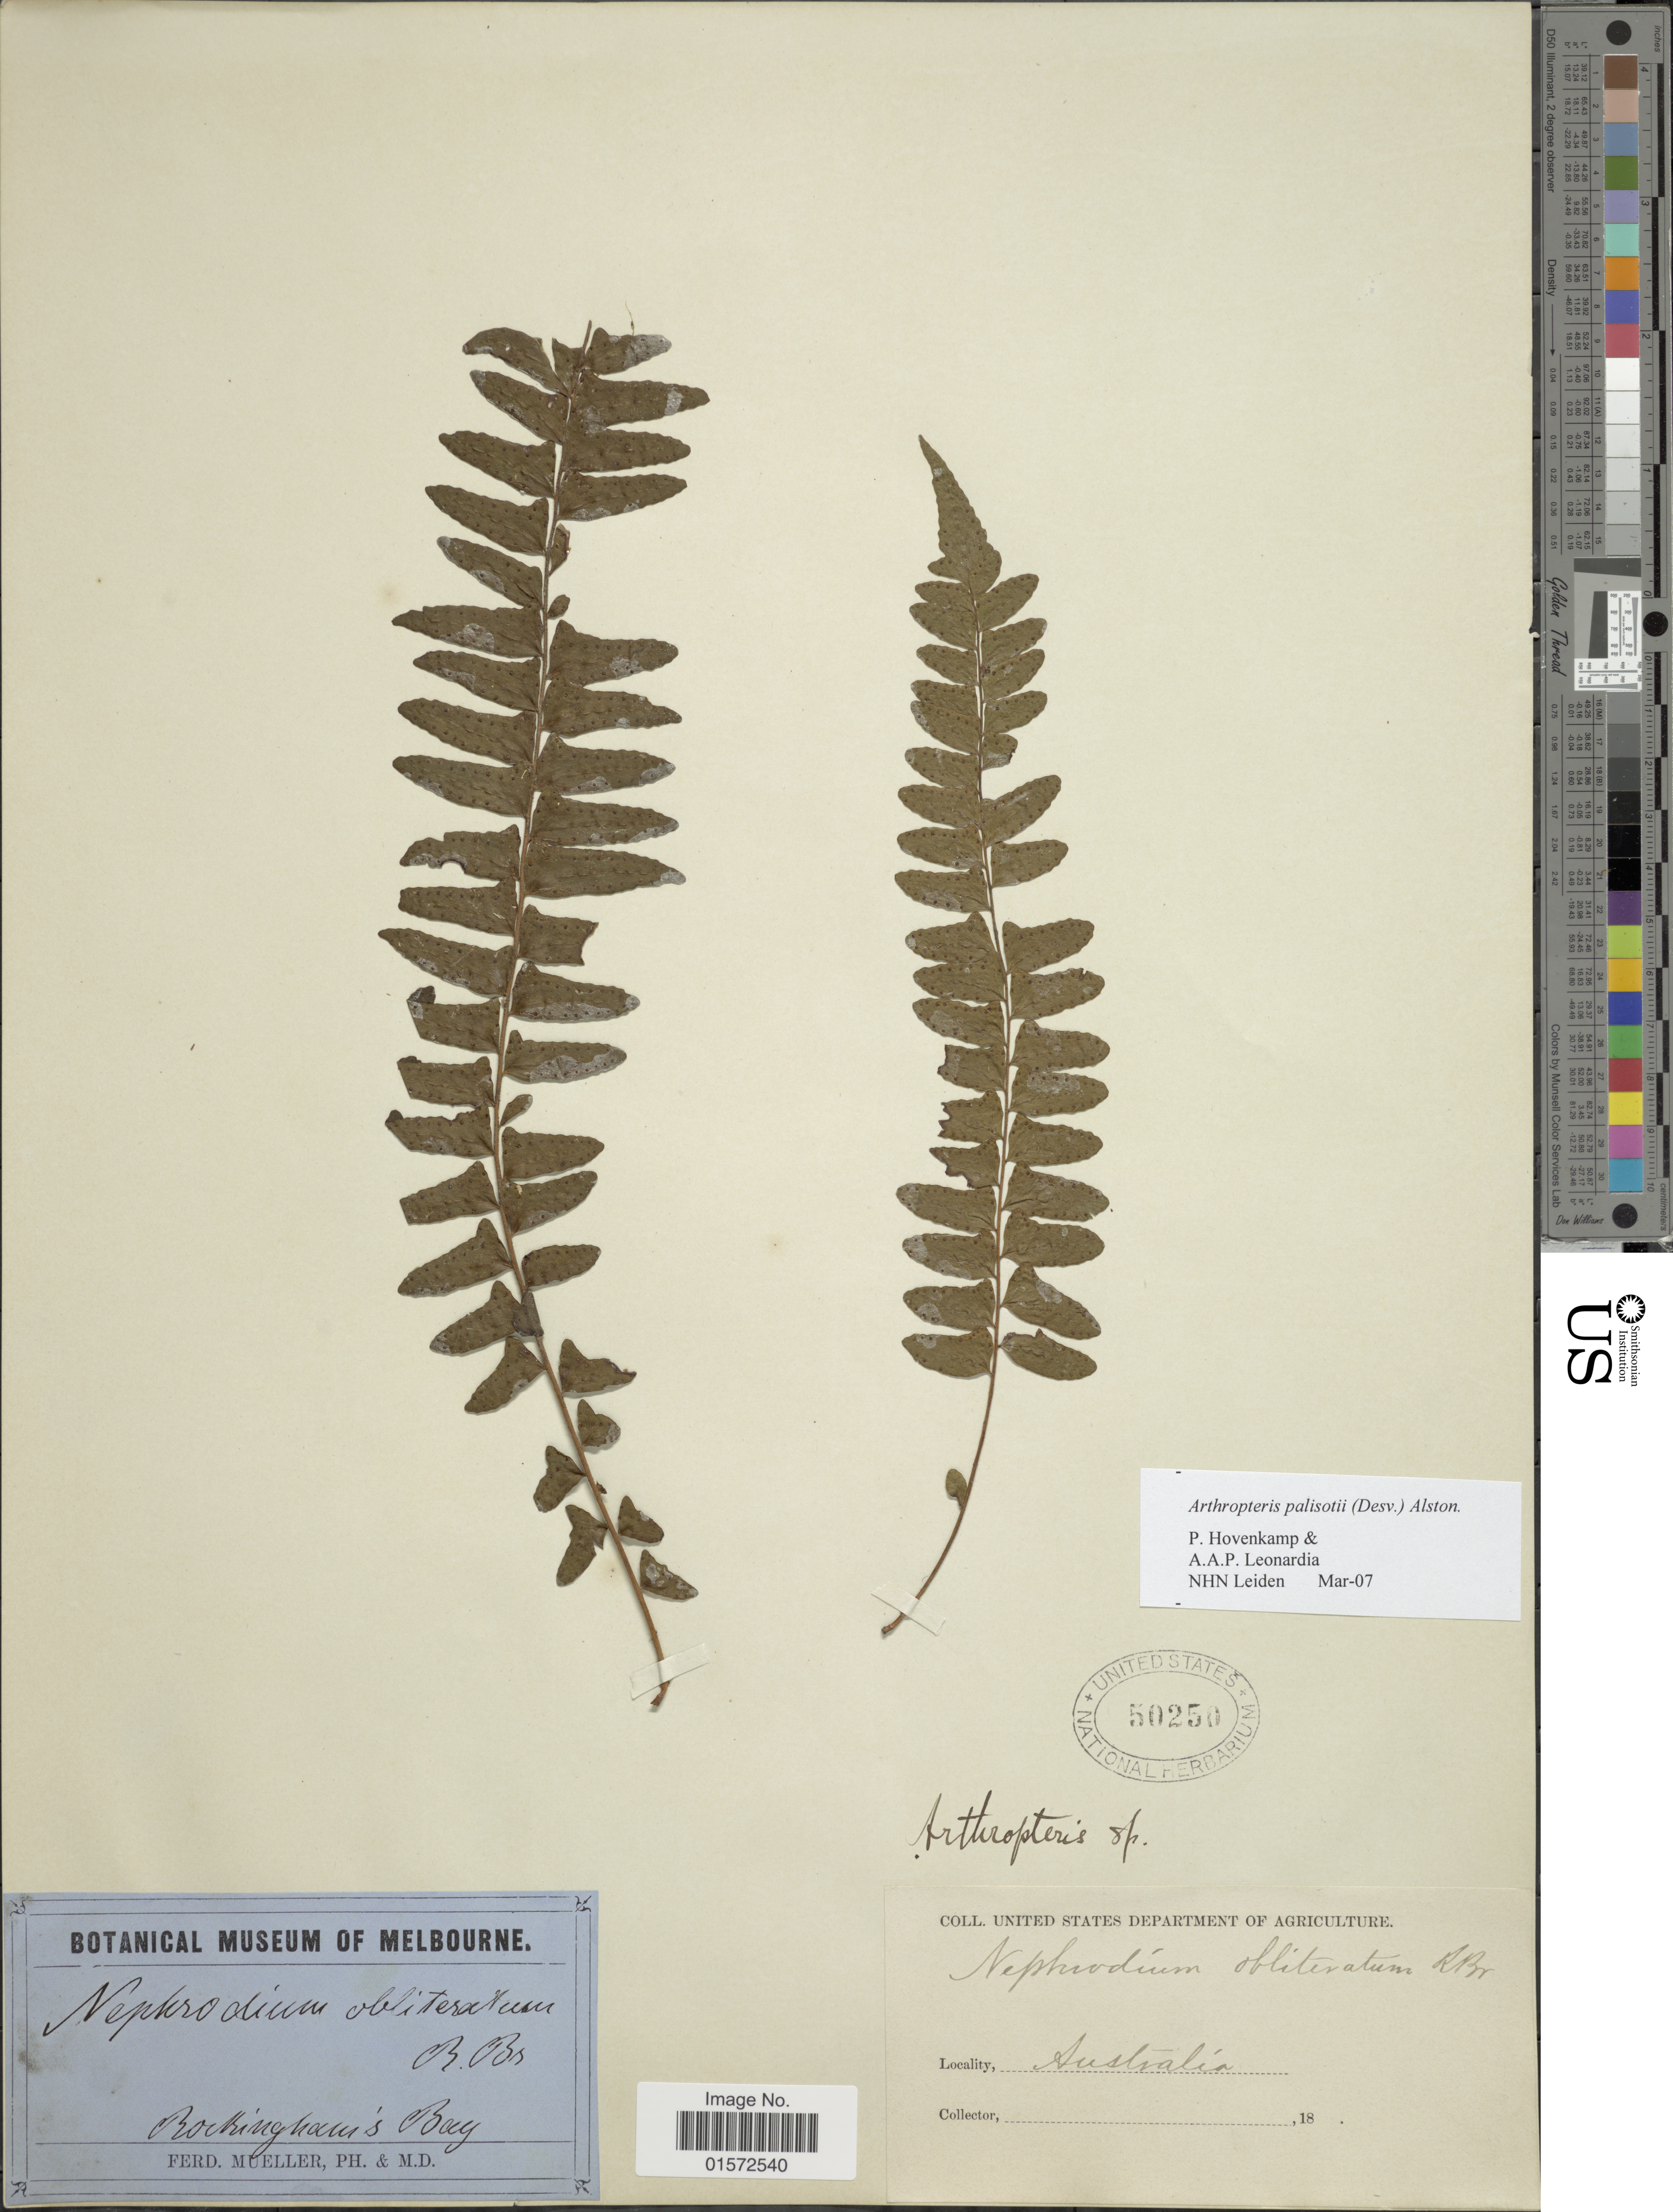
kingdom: Plantae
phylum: Tracheophyta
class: Polypodiopsida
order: Polypodiales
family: Tectariaceae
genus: Arthropteris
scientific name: Arthropteris palisotii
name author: (Desv.) Alston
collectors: F. Mueller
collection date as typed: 18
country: Australia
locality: Buckinghams's Bay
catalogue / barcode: US 50250